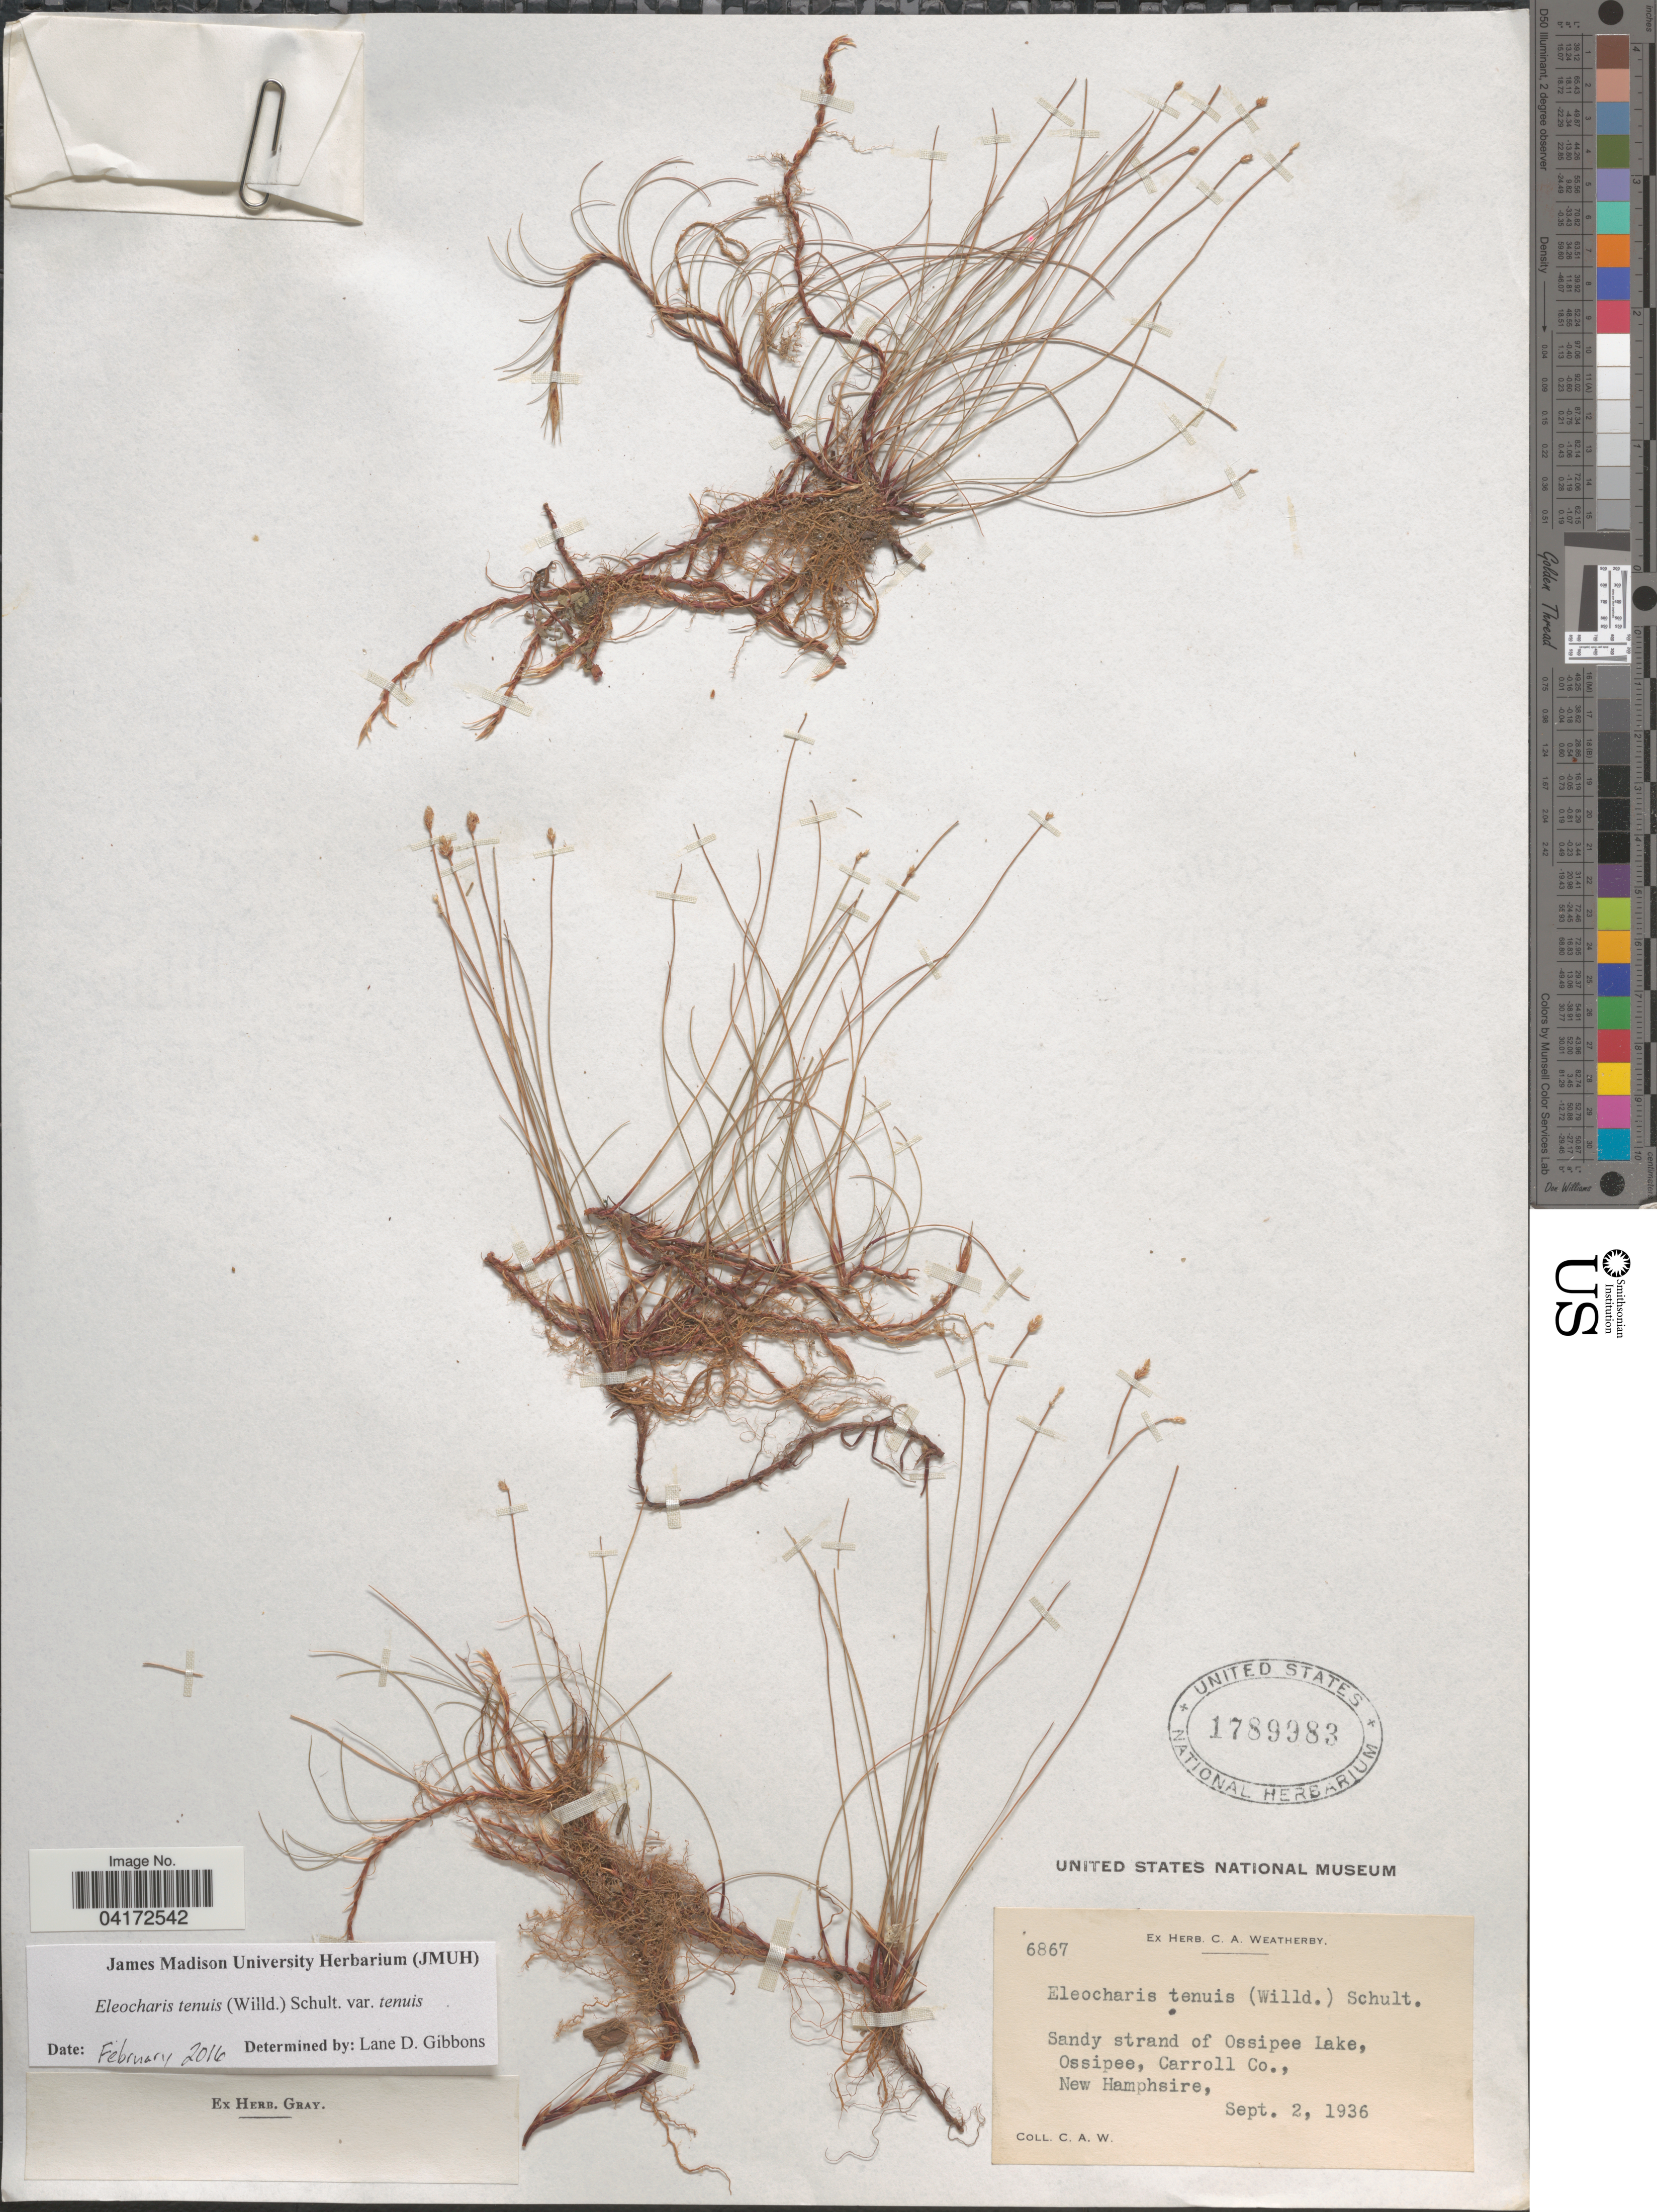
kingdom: Plantae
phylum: Tracheophyta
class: Liliopsida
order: Poales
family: Cyperaceae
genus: Eleocharis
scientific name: Eleocharis tenuis var. tenuis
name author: (Willd.) Schult.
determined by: Gibbons, Lane D.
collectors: C. A. Weatherby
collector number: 6867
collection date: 1936-09-02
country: United States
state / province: New Hampshire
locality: Sandy strand of Ossipee Lake, Ossipee, Carroll Co.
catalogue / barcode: US 1789983